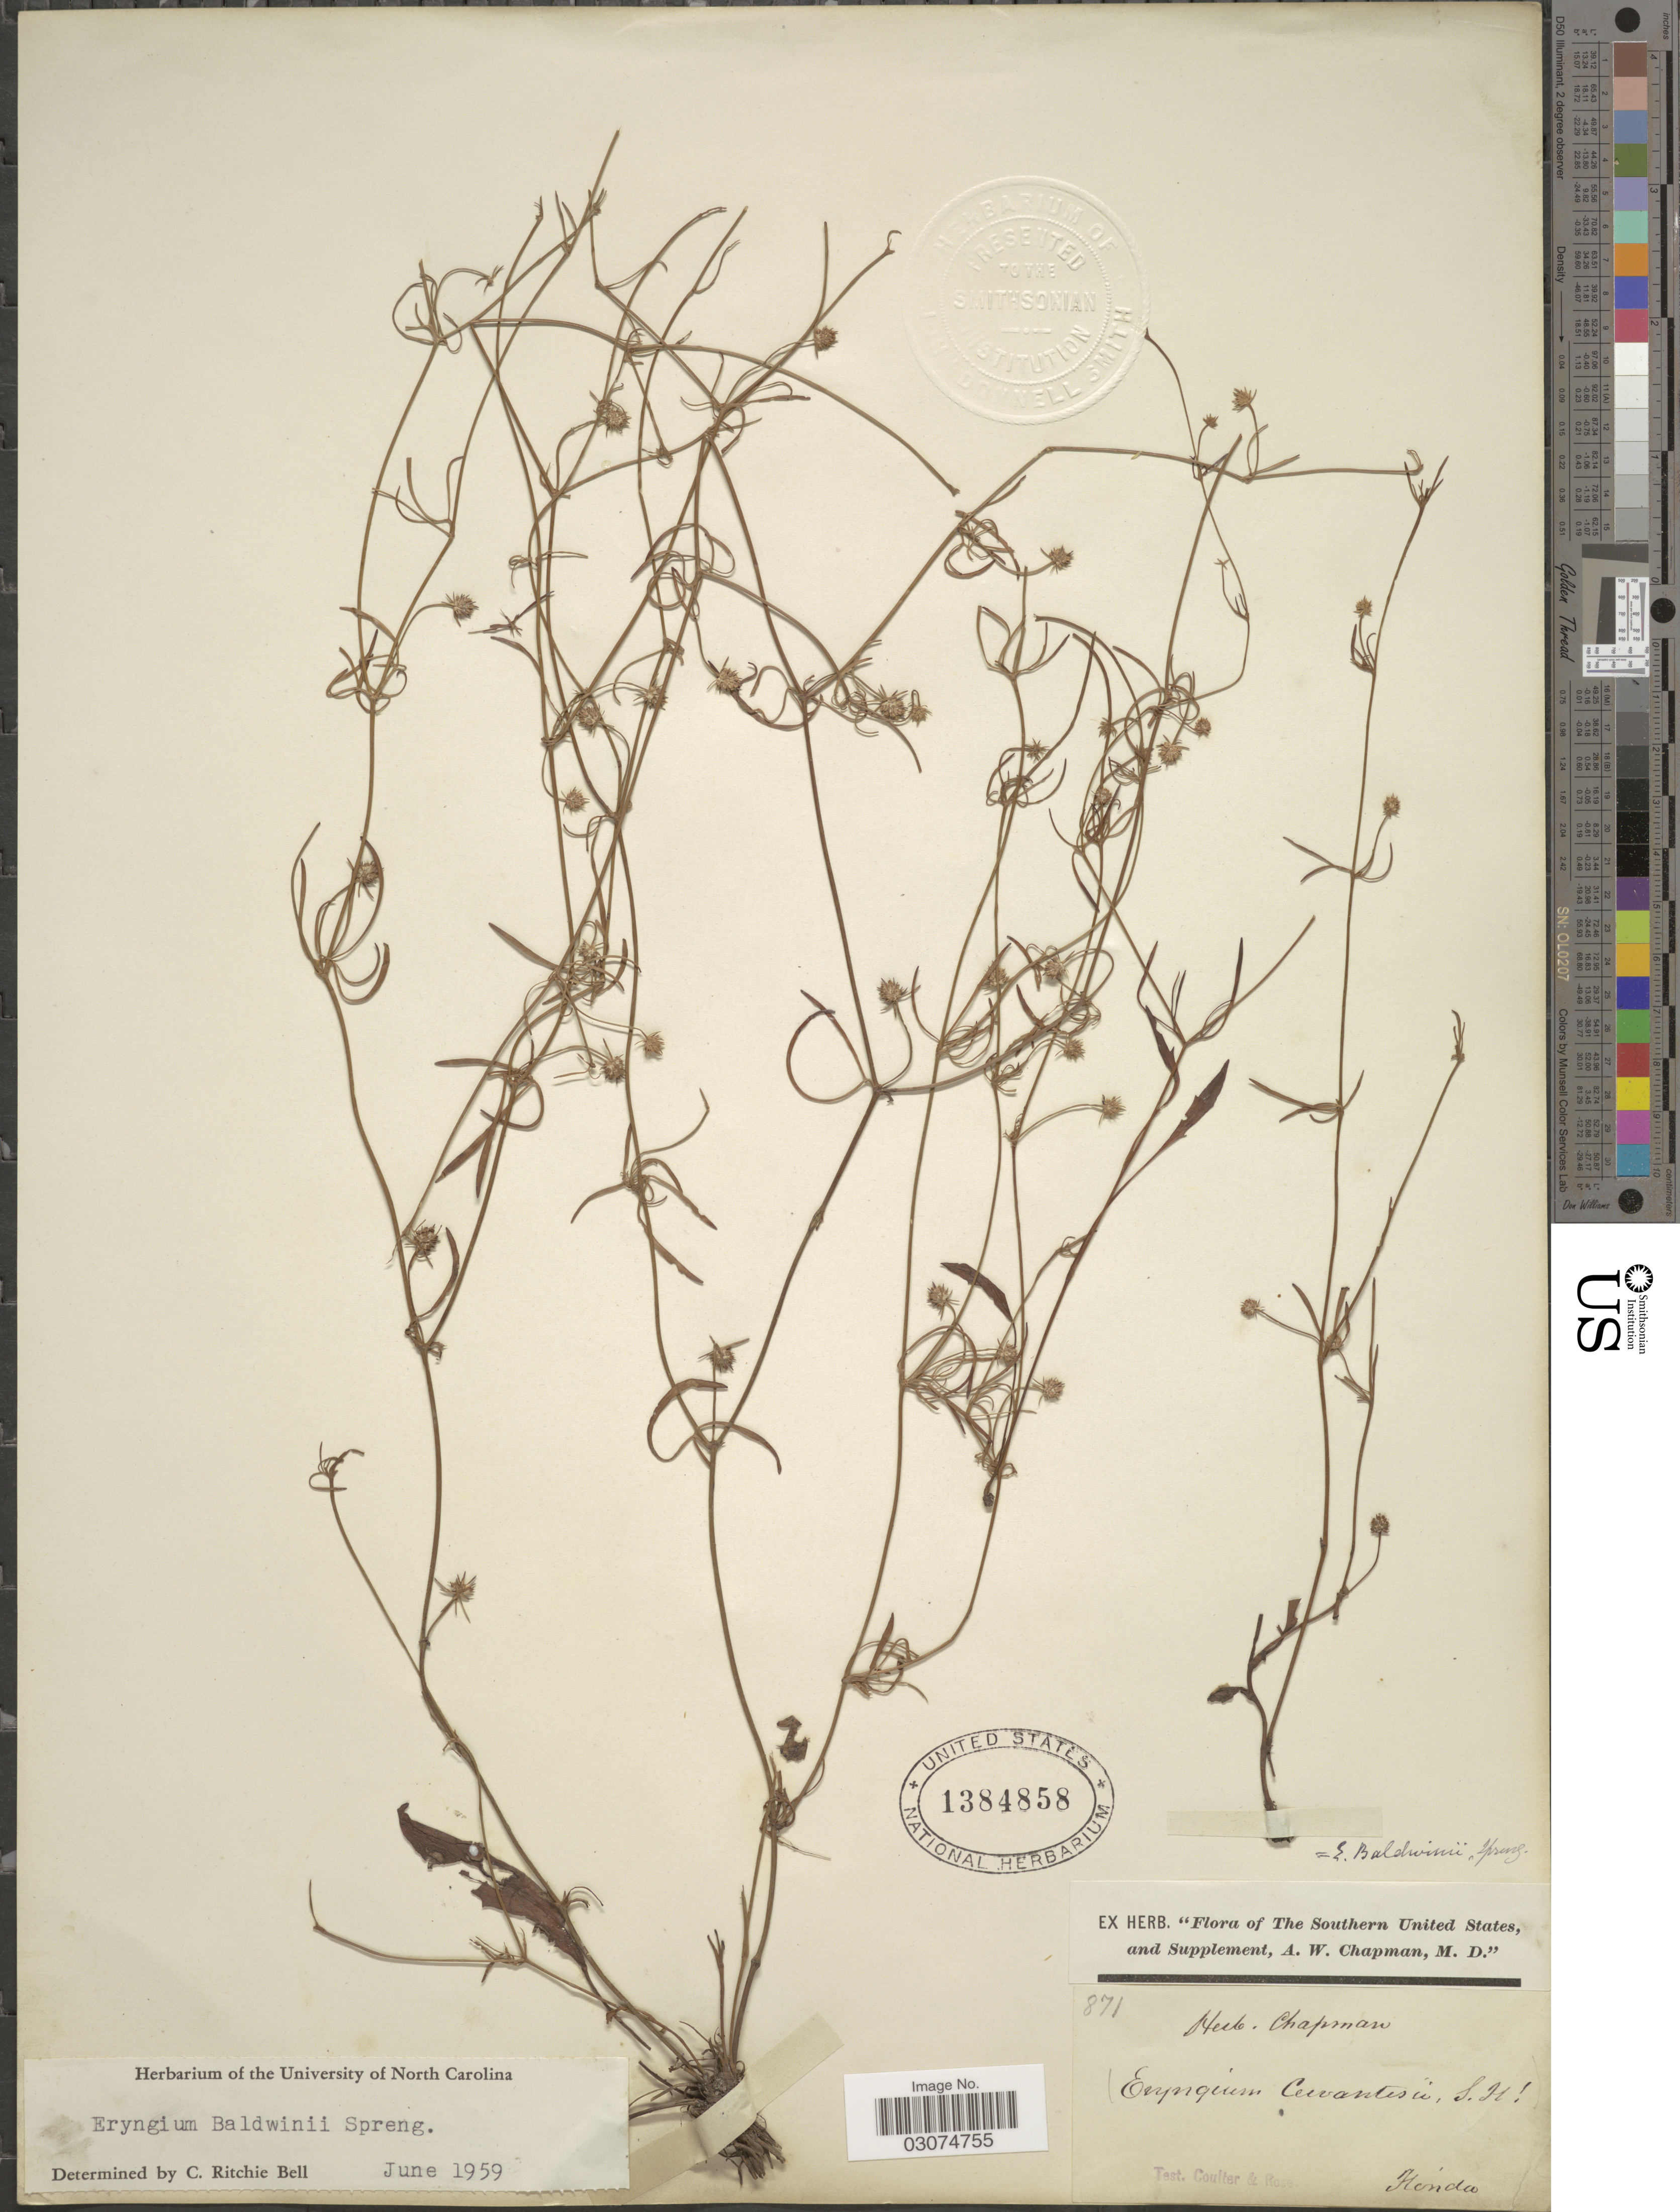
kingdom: Plantae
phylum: Tracheophyta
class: Magnoliopsida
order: Apiales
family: Apiaceae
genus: Eryngium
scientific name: Eryngium baldwinii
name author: Spreng.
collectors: ex herb. A.W. Chapman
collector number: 871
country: United States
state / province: Florida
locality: The Southern United States and Supplement.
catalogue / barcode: US 1384858